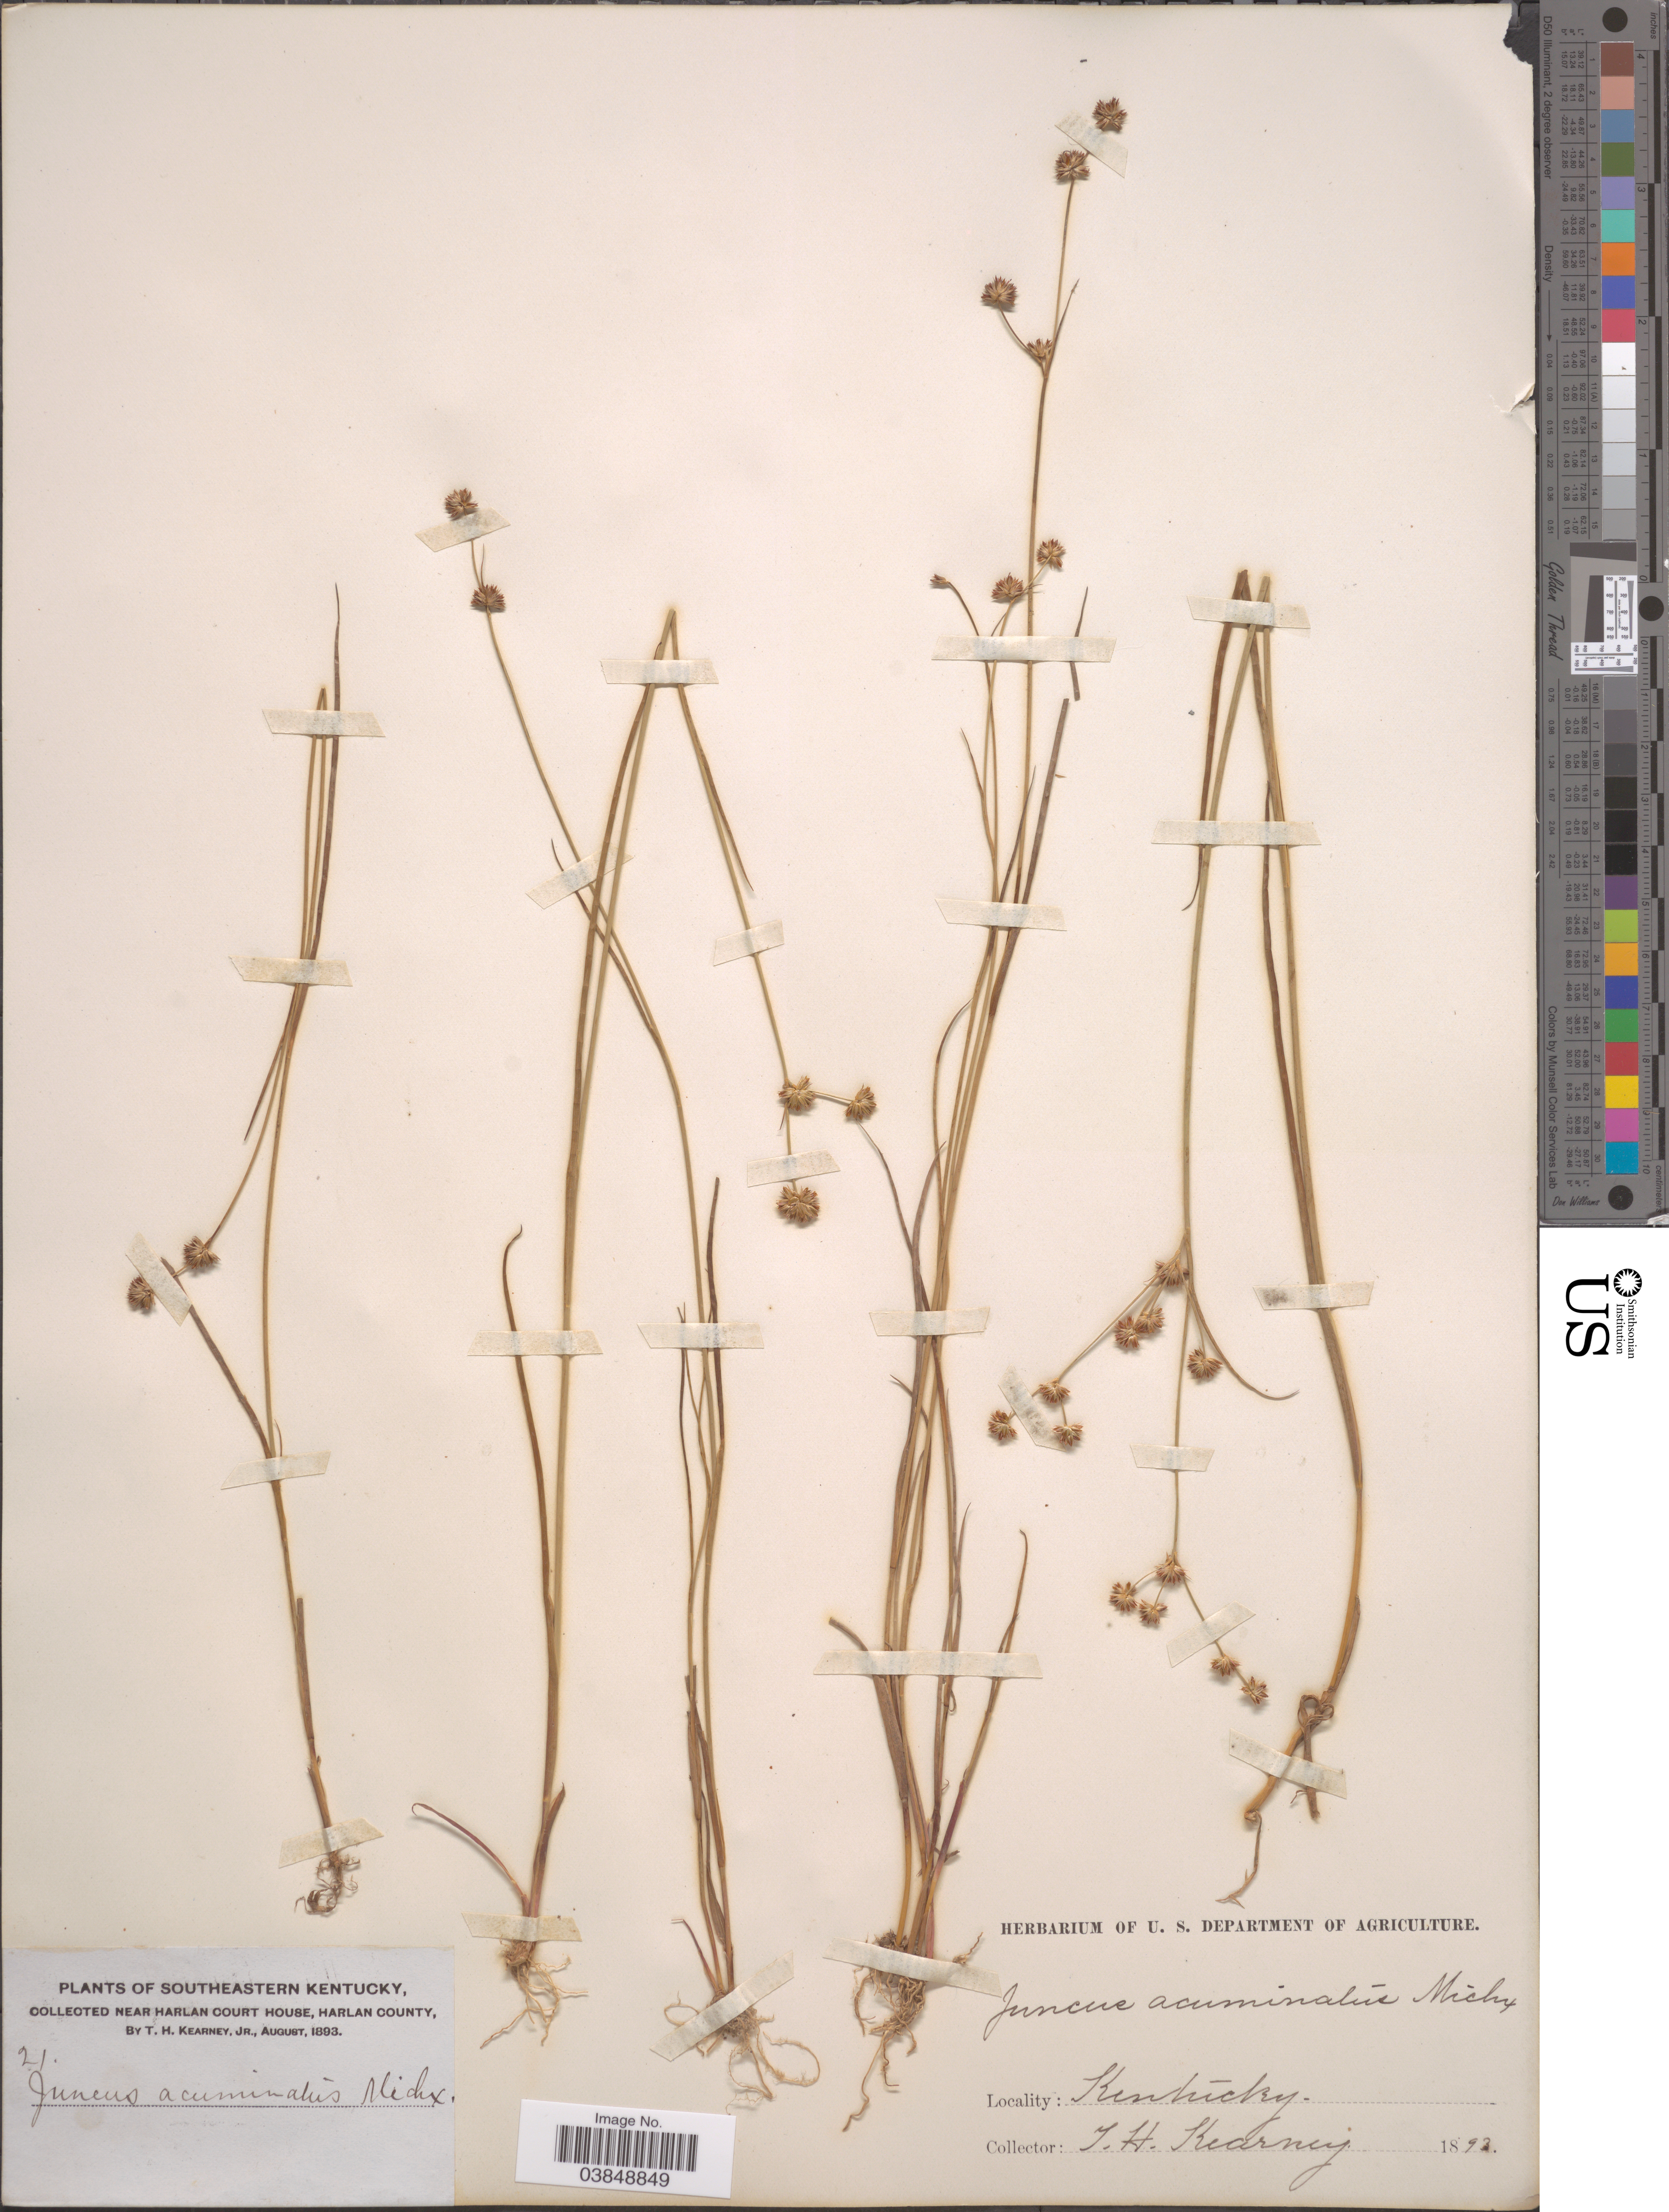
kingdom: Plantae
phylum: Tracheophyta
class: Liliopsida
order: Poales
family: Juncaceae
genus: Juncus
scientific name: Juncus acuminatus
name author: Michx.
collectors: T. H. Kearney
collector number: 21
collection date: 1893-08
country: United States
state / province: Kentucky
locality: Southeastern Kentucky, near Harlan Court House, Harlan County.